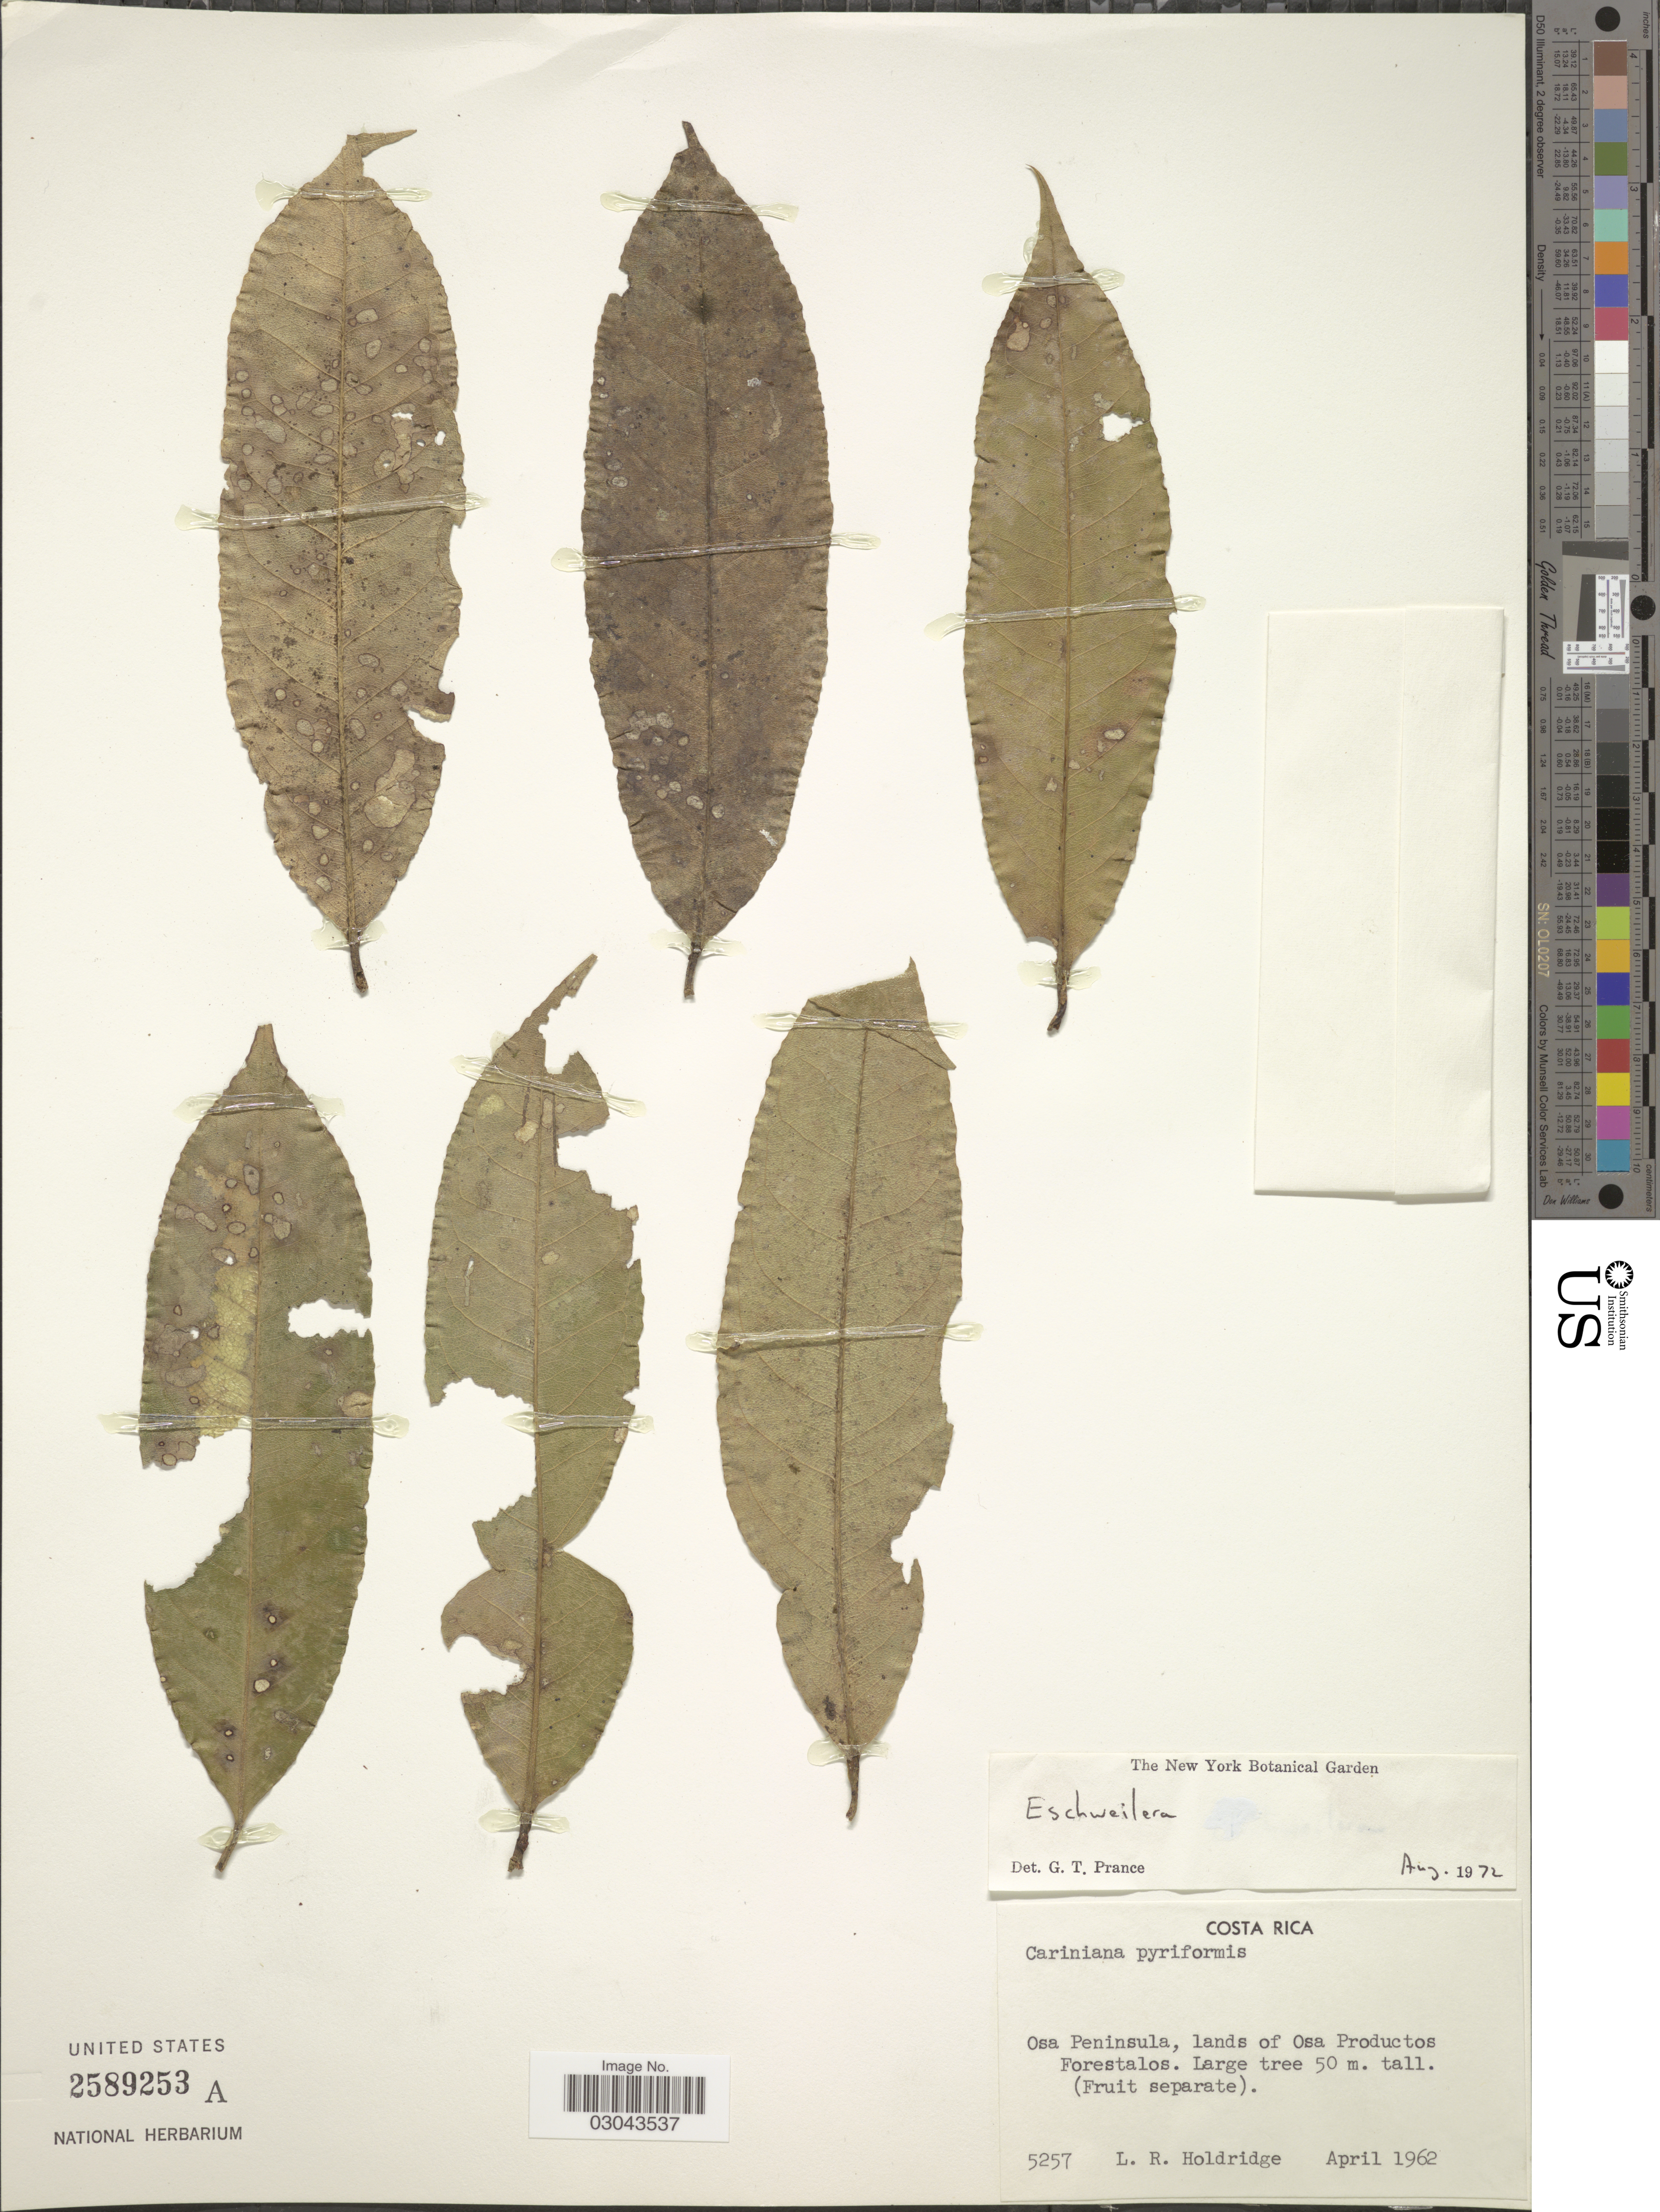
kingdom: Plantae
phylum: Tracheophyta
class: Magnoliopsida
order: Ericales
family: Lecythidaceae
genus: Eschweilera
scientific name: Eschweilera sp.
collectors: L. Holdridge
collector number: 5257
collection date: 1962-04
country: Costa Rica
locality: Osa Peninsula, lands of Osa Productos Forestalos.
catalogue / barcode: US 2589253A